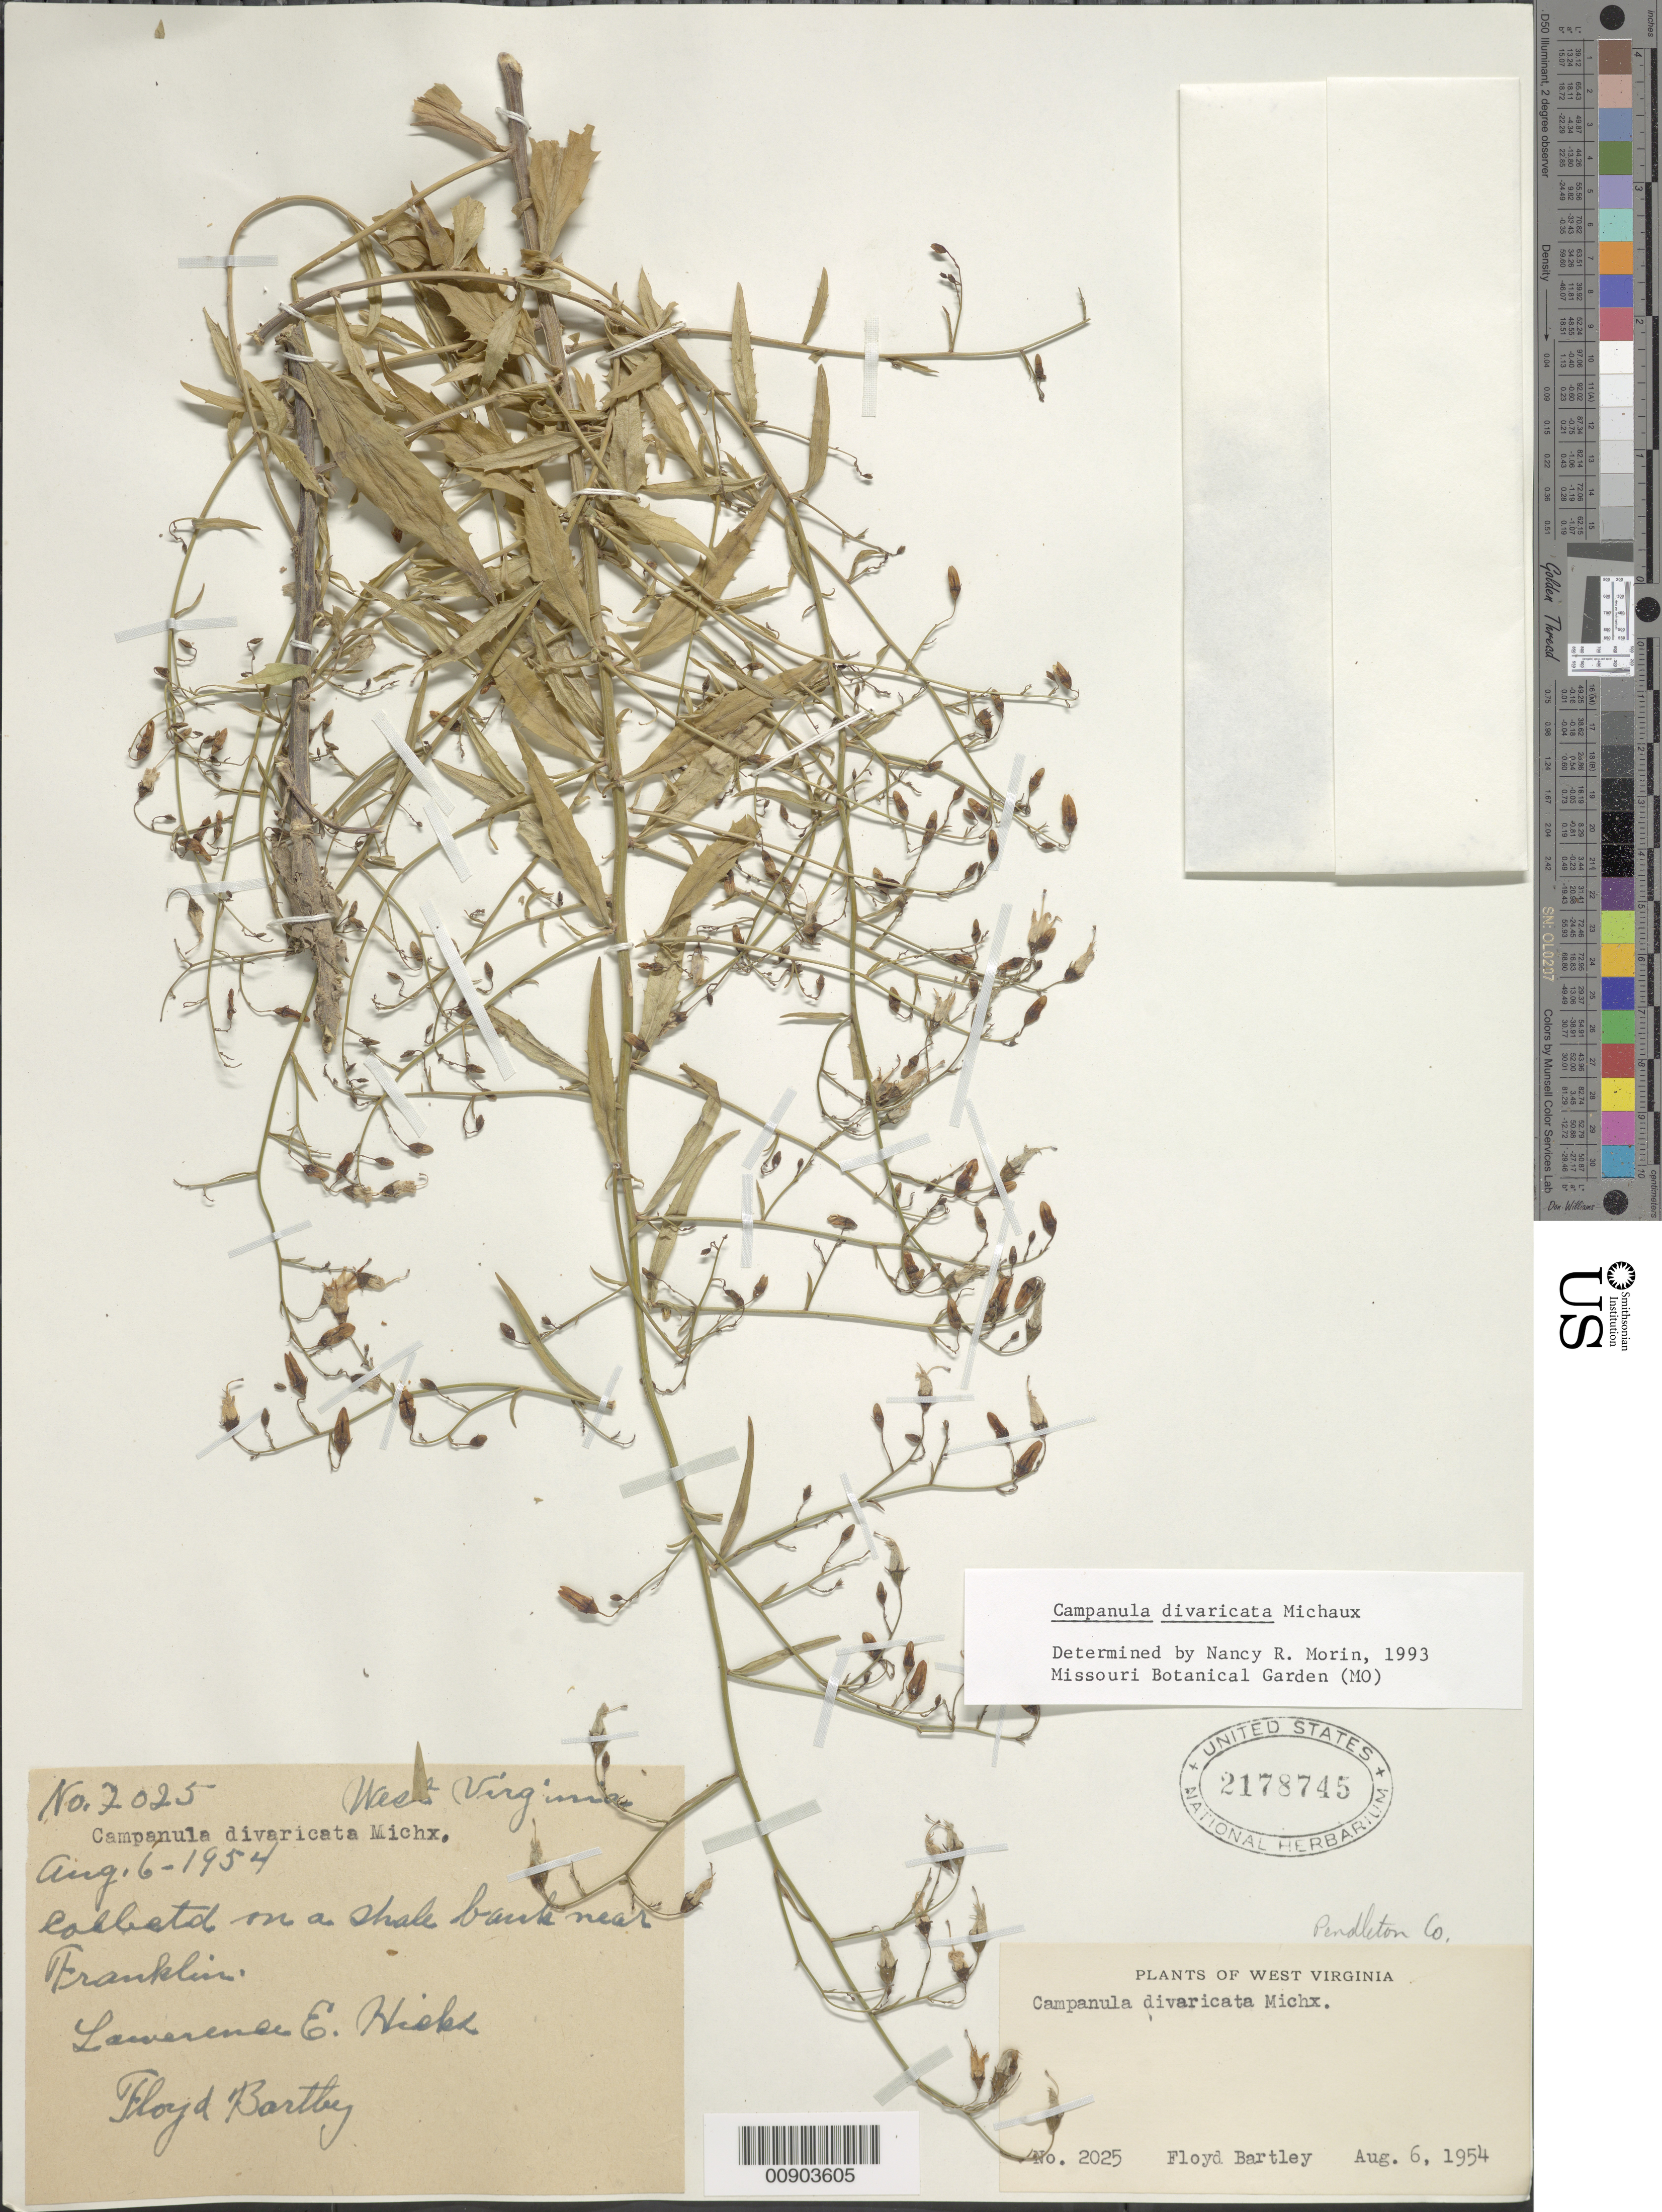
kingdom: Plantae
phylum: Tracheophyta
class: Magnoliopsida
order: Asterales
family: Campanulaceae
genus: Campanula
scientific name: Campanula divaricata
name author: Michx.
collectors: F. Bartley & L. E. Hicks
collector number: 2025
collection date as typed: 06 Aug 1954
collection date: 1954-08-06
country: United States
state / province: West Virginia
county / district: Pendleton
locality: Near Franklin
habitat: Collected on a shale bank.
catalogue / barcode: US 2178745